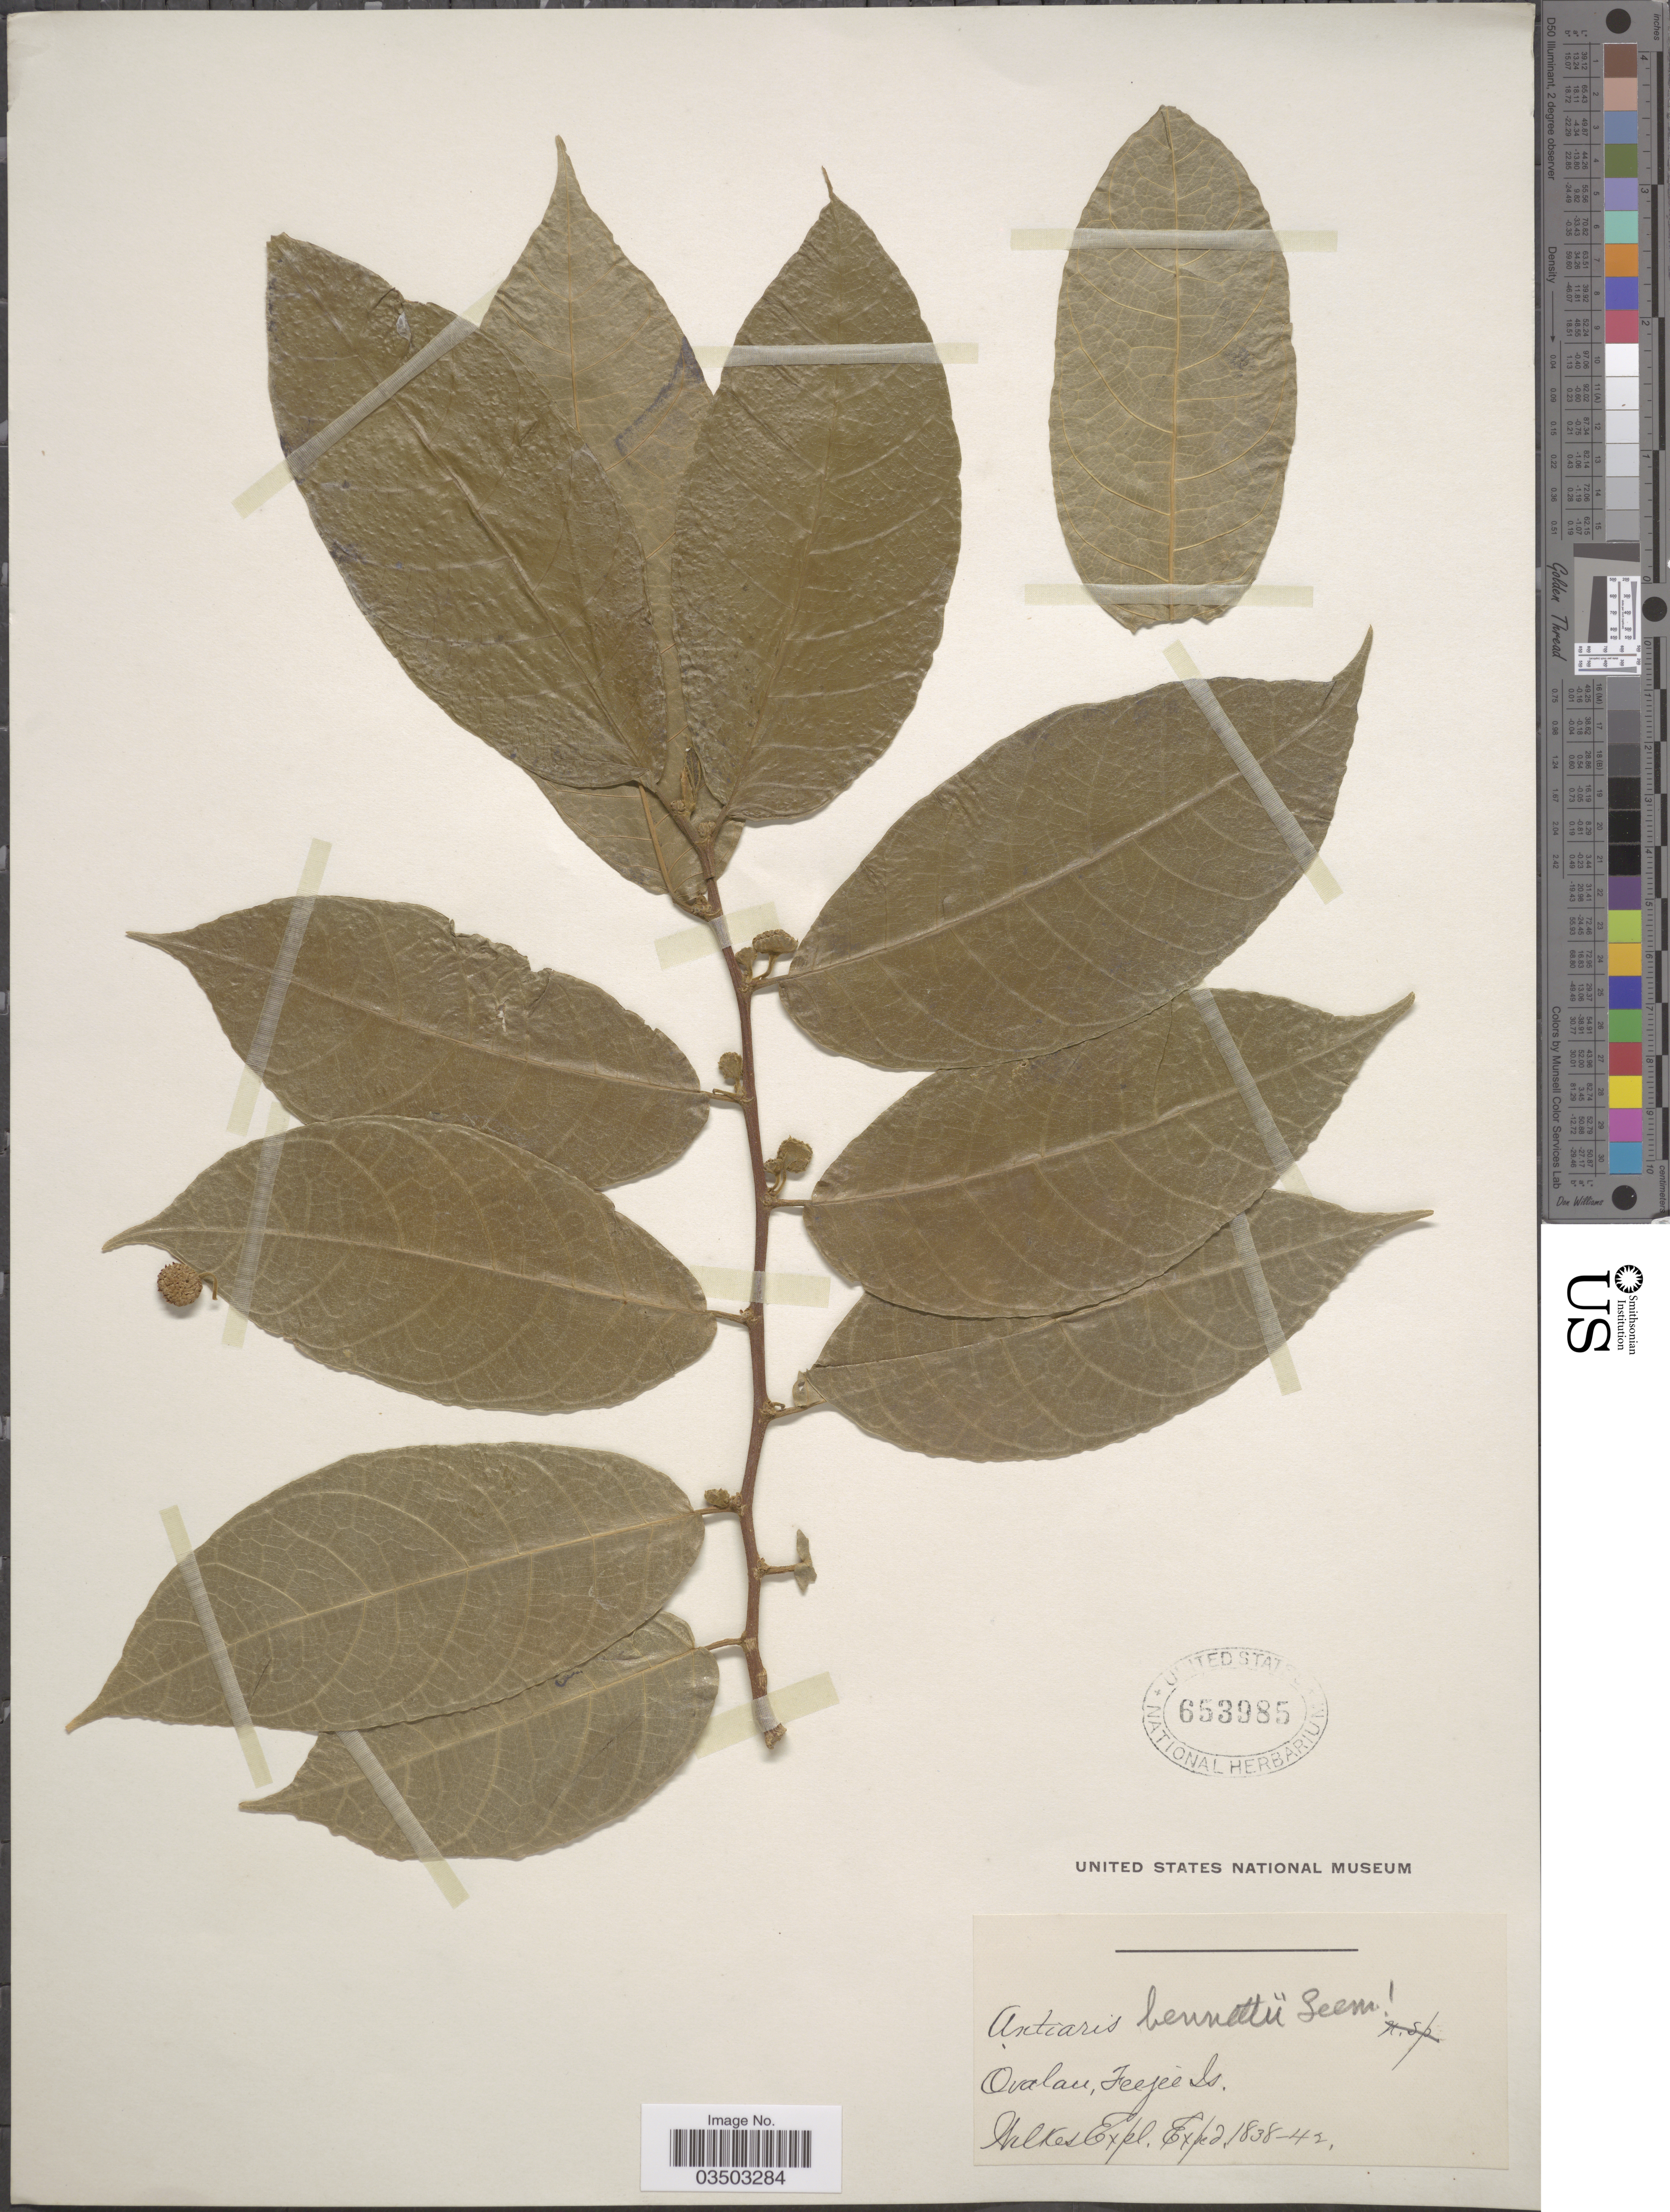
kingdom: Plantae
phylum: Tracheophyta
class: Magnoliopsida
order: Rosales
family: Moraceae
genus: Antiaris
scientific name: Antiaris bennettii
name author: Sm.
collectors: Wilkes Explor. Exped.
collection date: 1838/1842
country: Fiji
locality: Ovalau, Feejee Is.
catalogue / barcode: US 653985